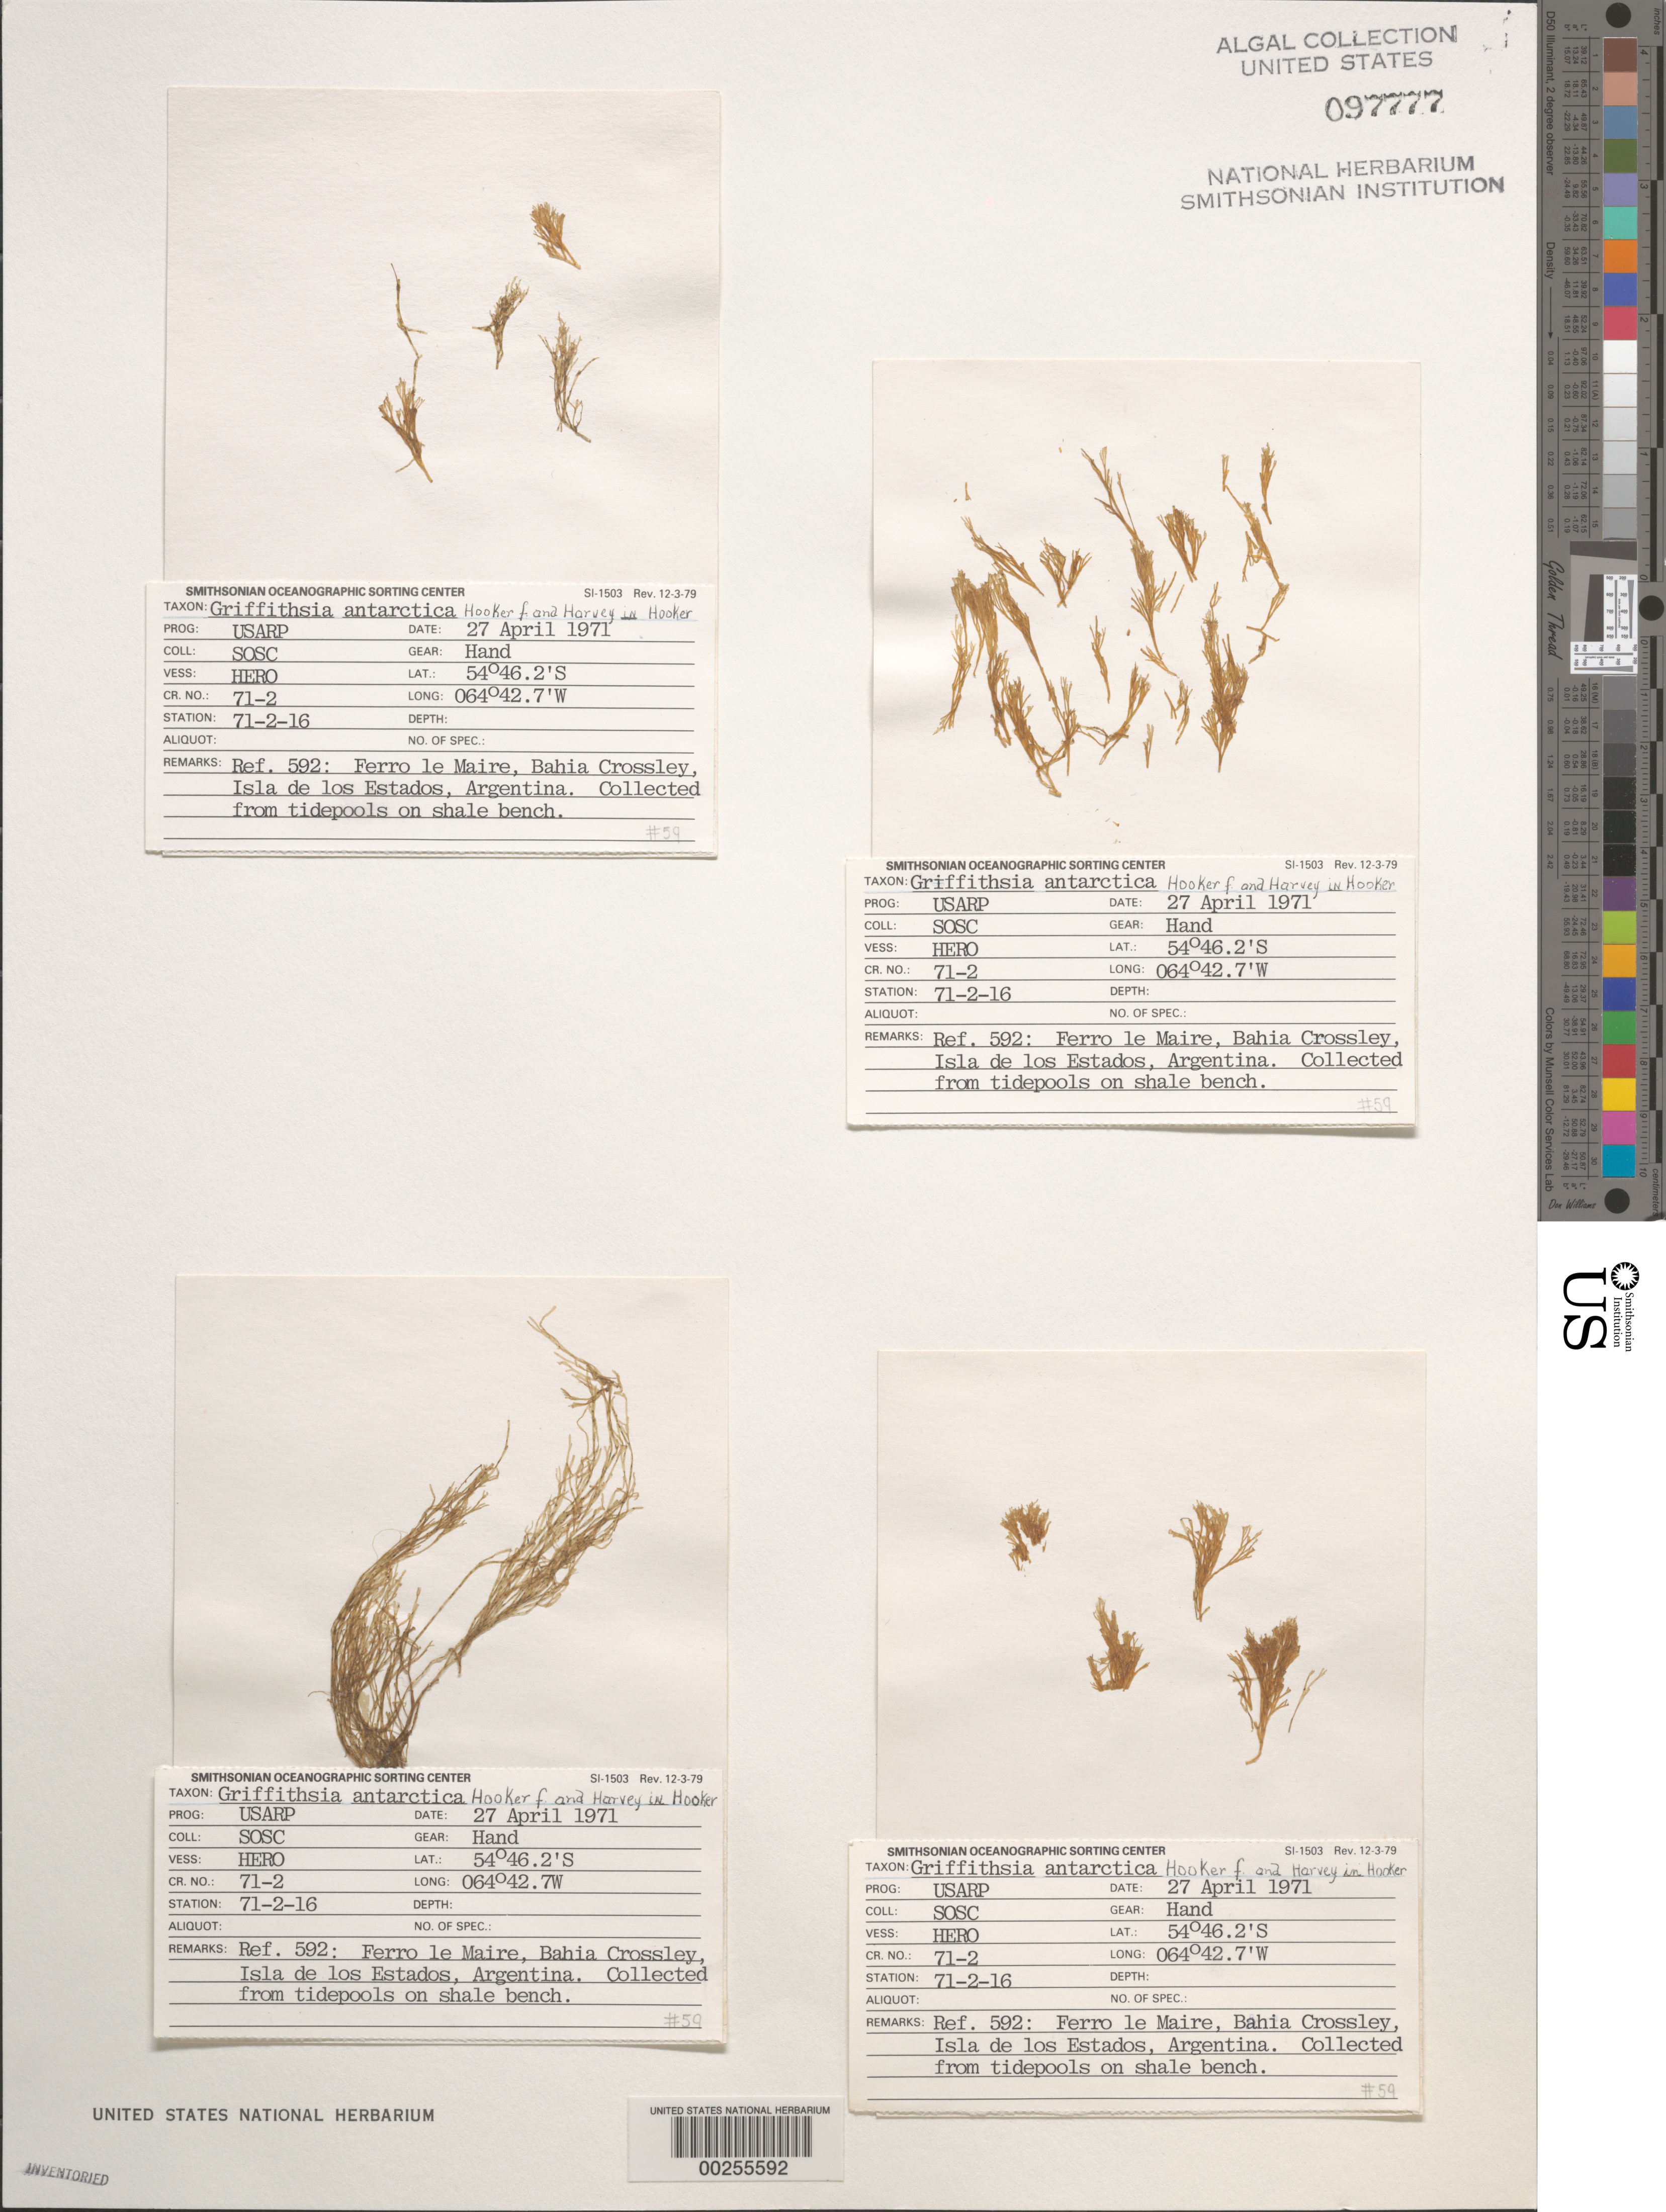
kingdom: Plantae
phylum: Rhodophyta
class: Florideophyceae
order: Ceramiales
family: Wrangeliaceae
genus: Griffithsia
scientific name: Griffithsia antarctica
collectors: SOSC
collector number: Station 71-2-16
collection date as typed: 27 Apr 1971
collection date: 1971-04-27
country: Argentina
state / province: Tierra del Fuego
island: Isla de los Estados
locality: Ferro le Maire, Bahia Crossley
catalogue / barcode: US 97777